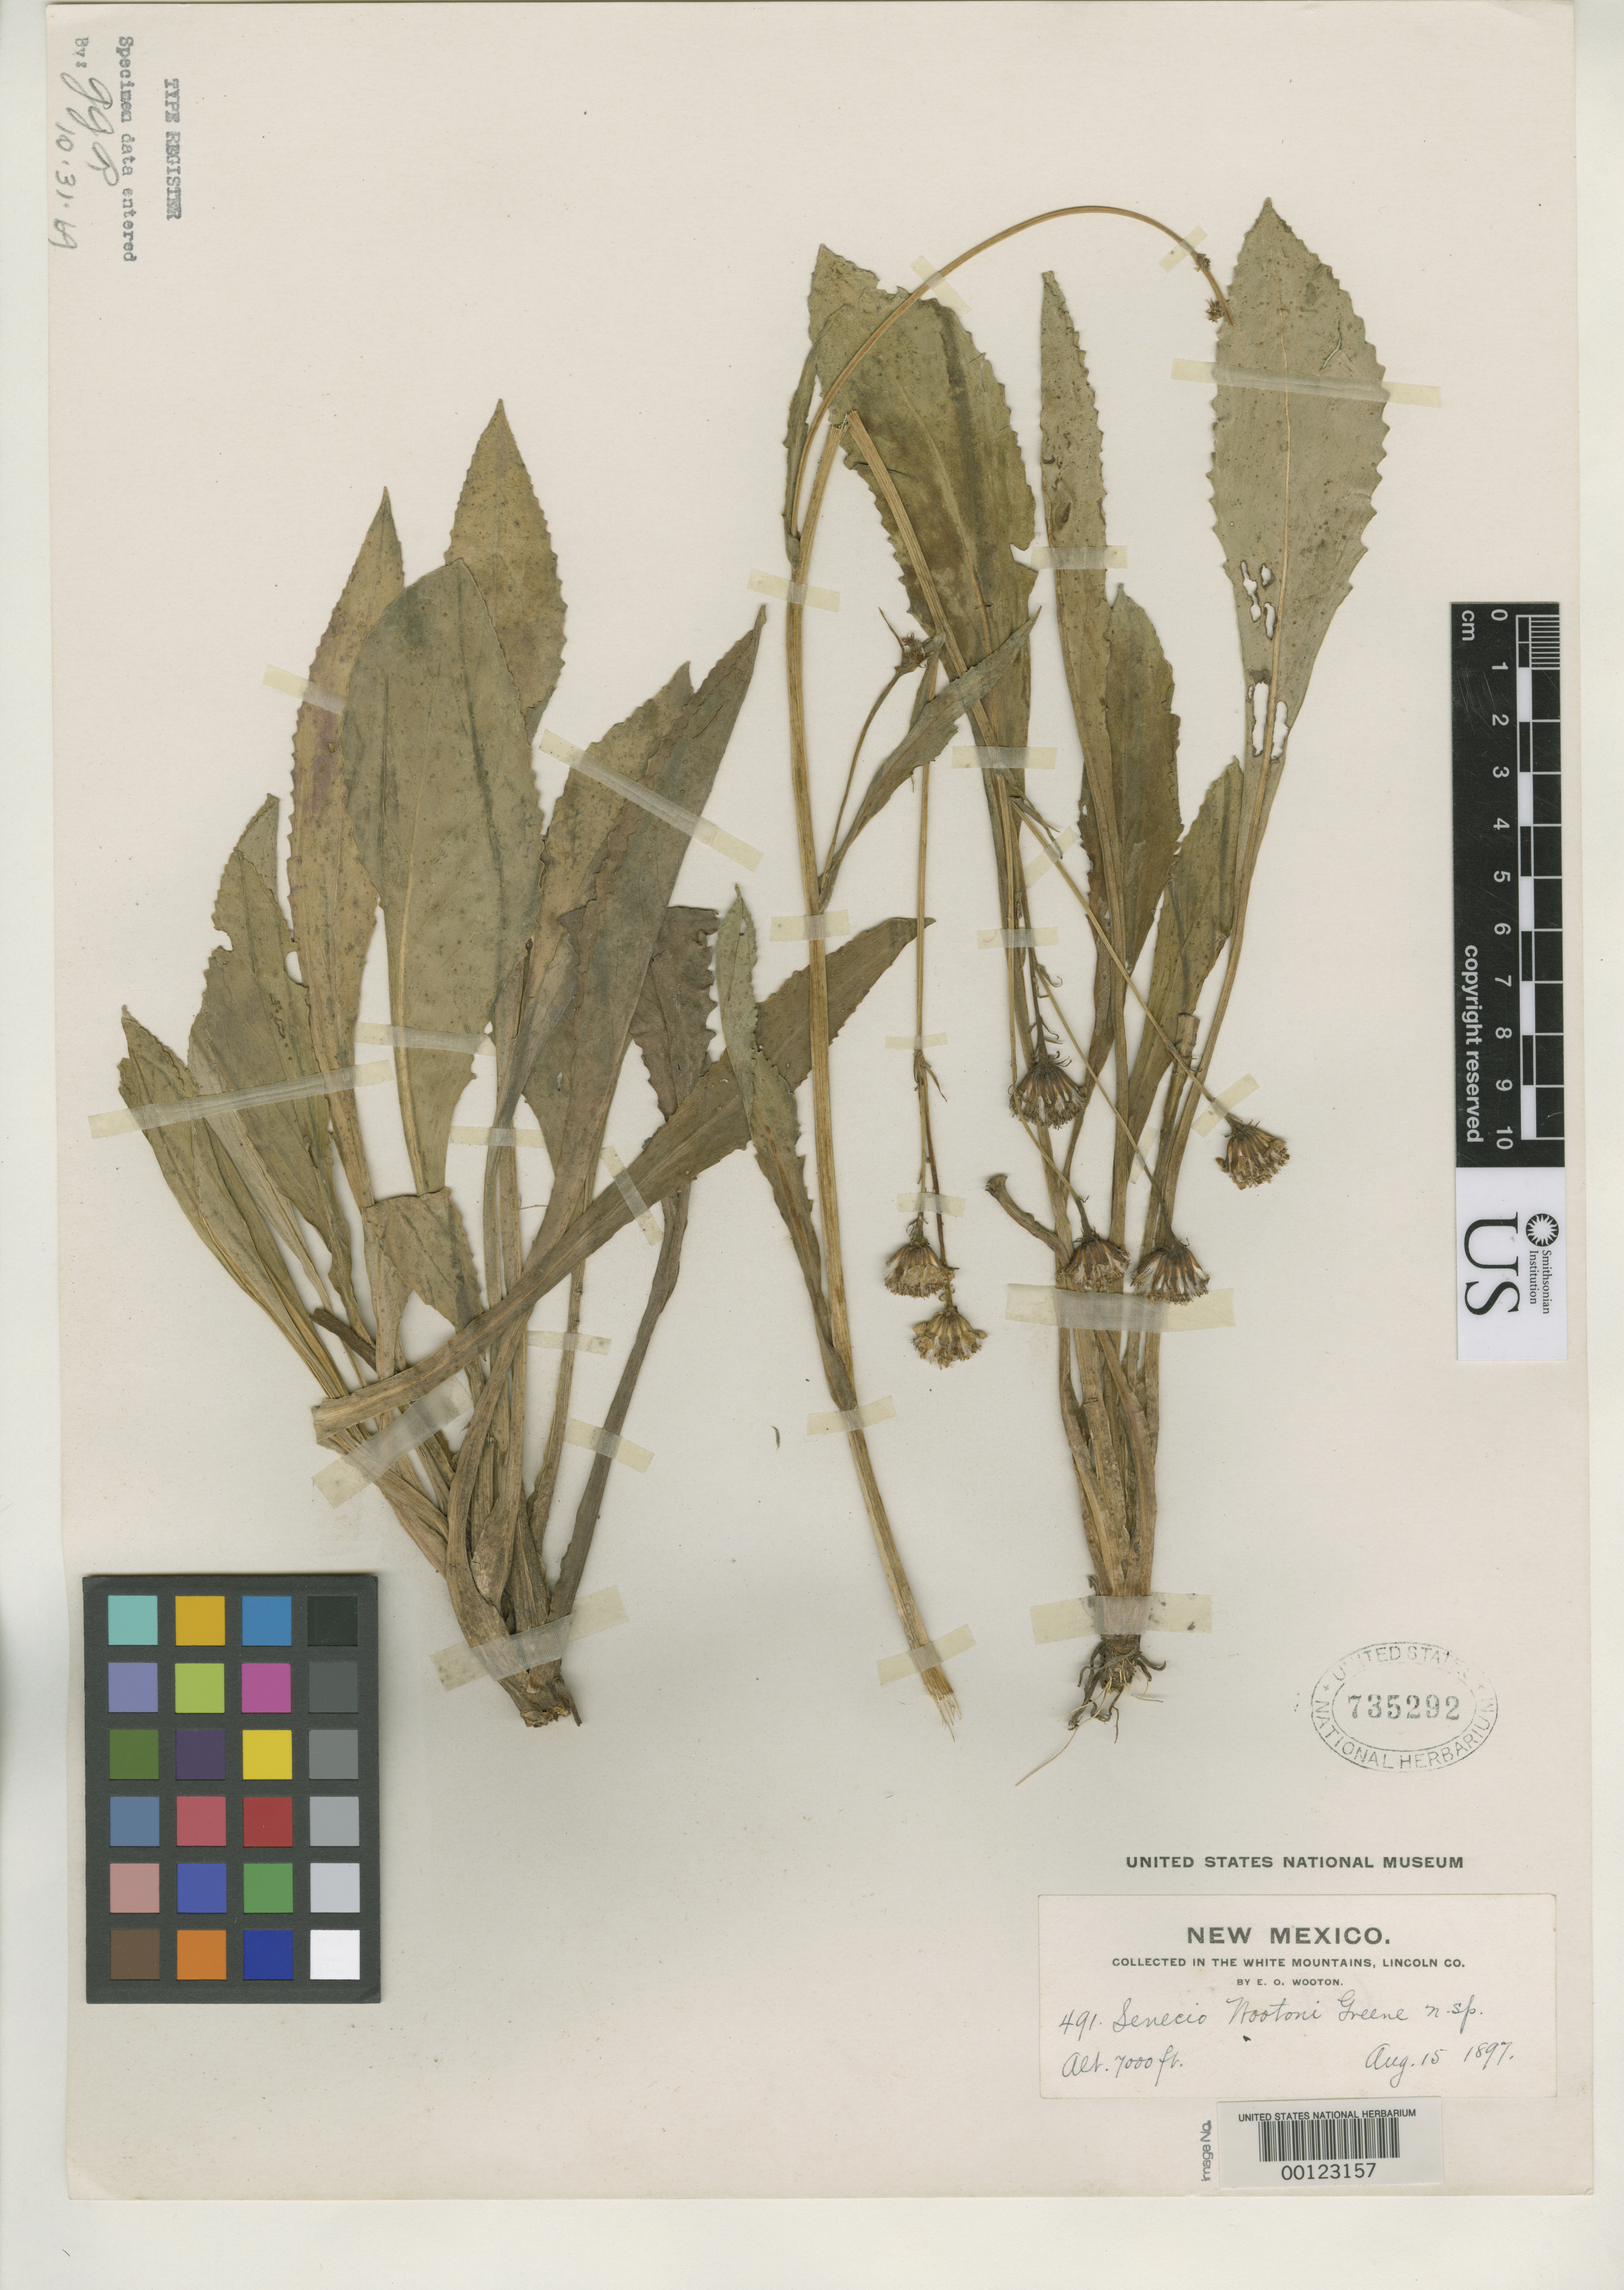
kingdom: Plantae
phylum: Tracheophyta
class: Magnoliopsida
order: Asterales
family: Asteraceae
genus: Senecio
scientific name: Senecio wootonii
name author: Greene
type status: Isotype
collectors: E. O. Wooton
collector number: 491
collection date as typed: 15 Aug 1897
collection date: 1897-08-15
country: United States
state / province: New Mexico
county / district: Lincoln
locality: White Mts.; alt. 7000 ft.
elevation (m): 2134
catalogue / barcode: US 735292